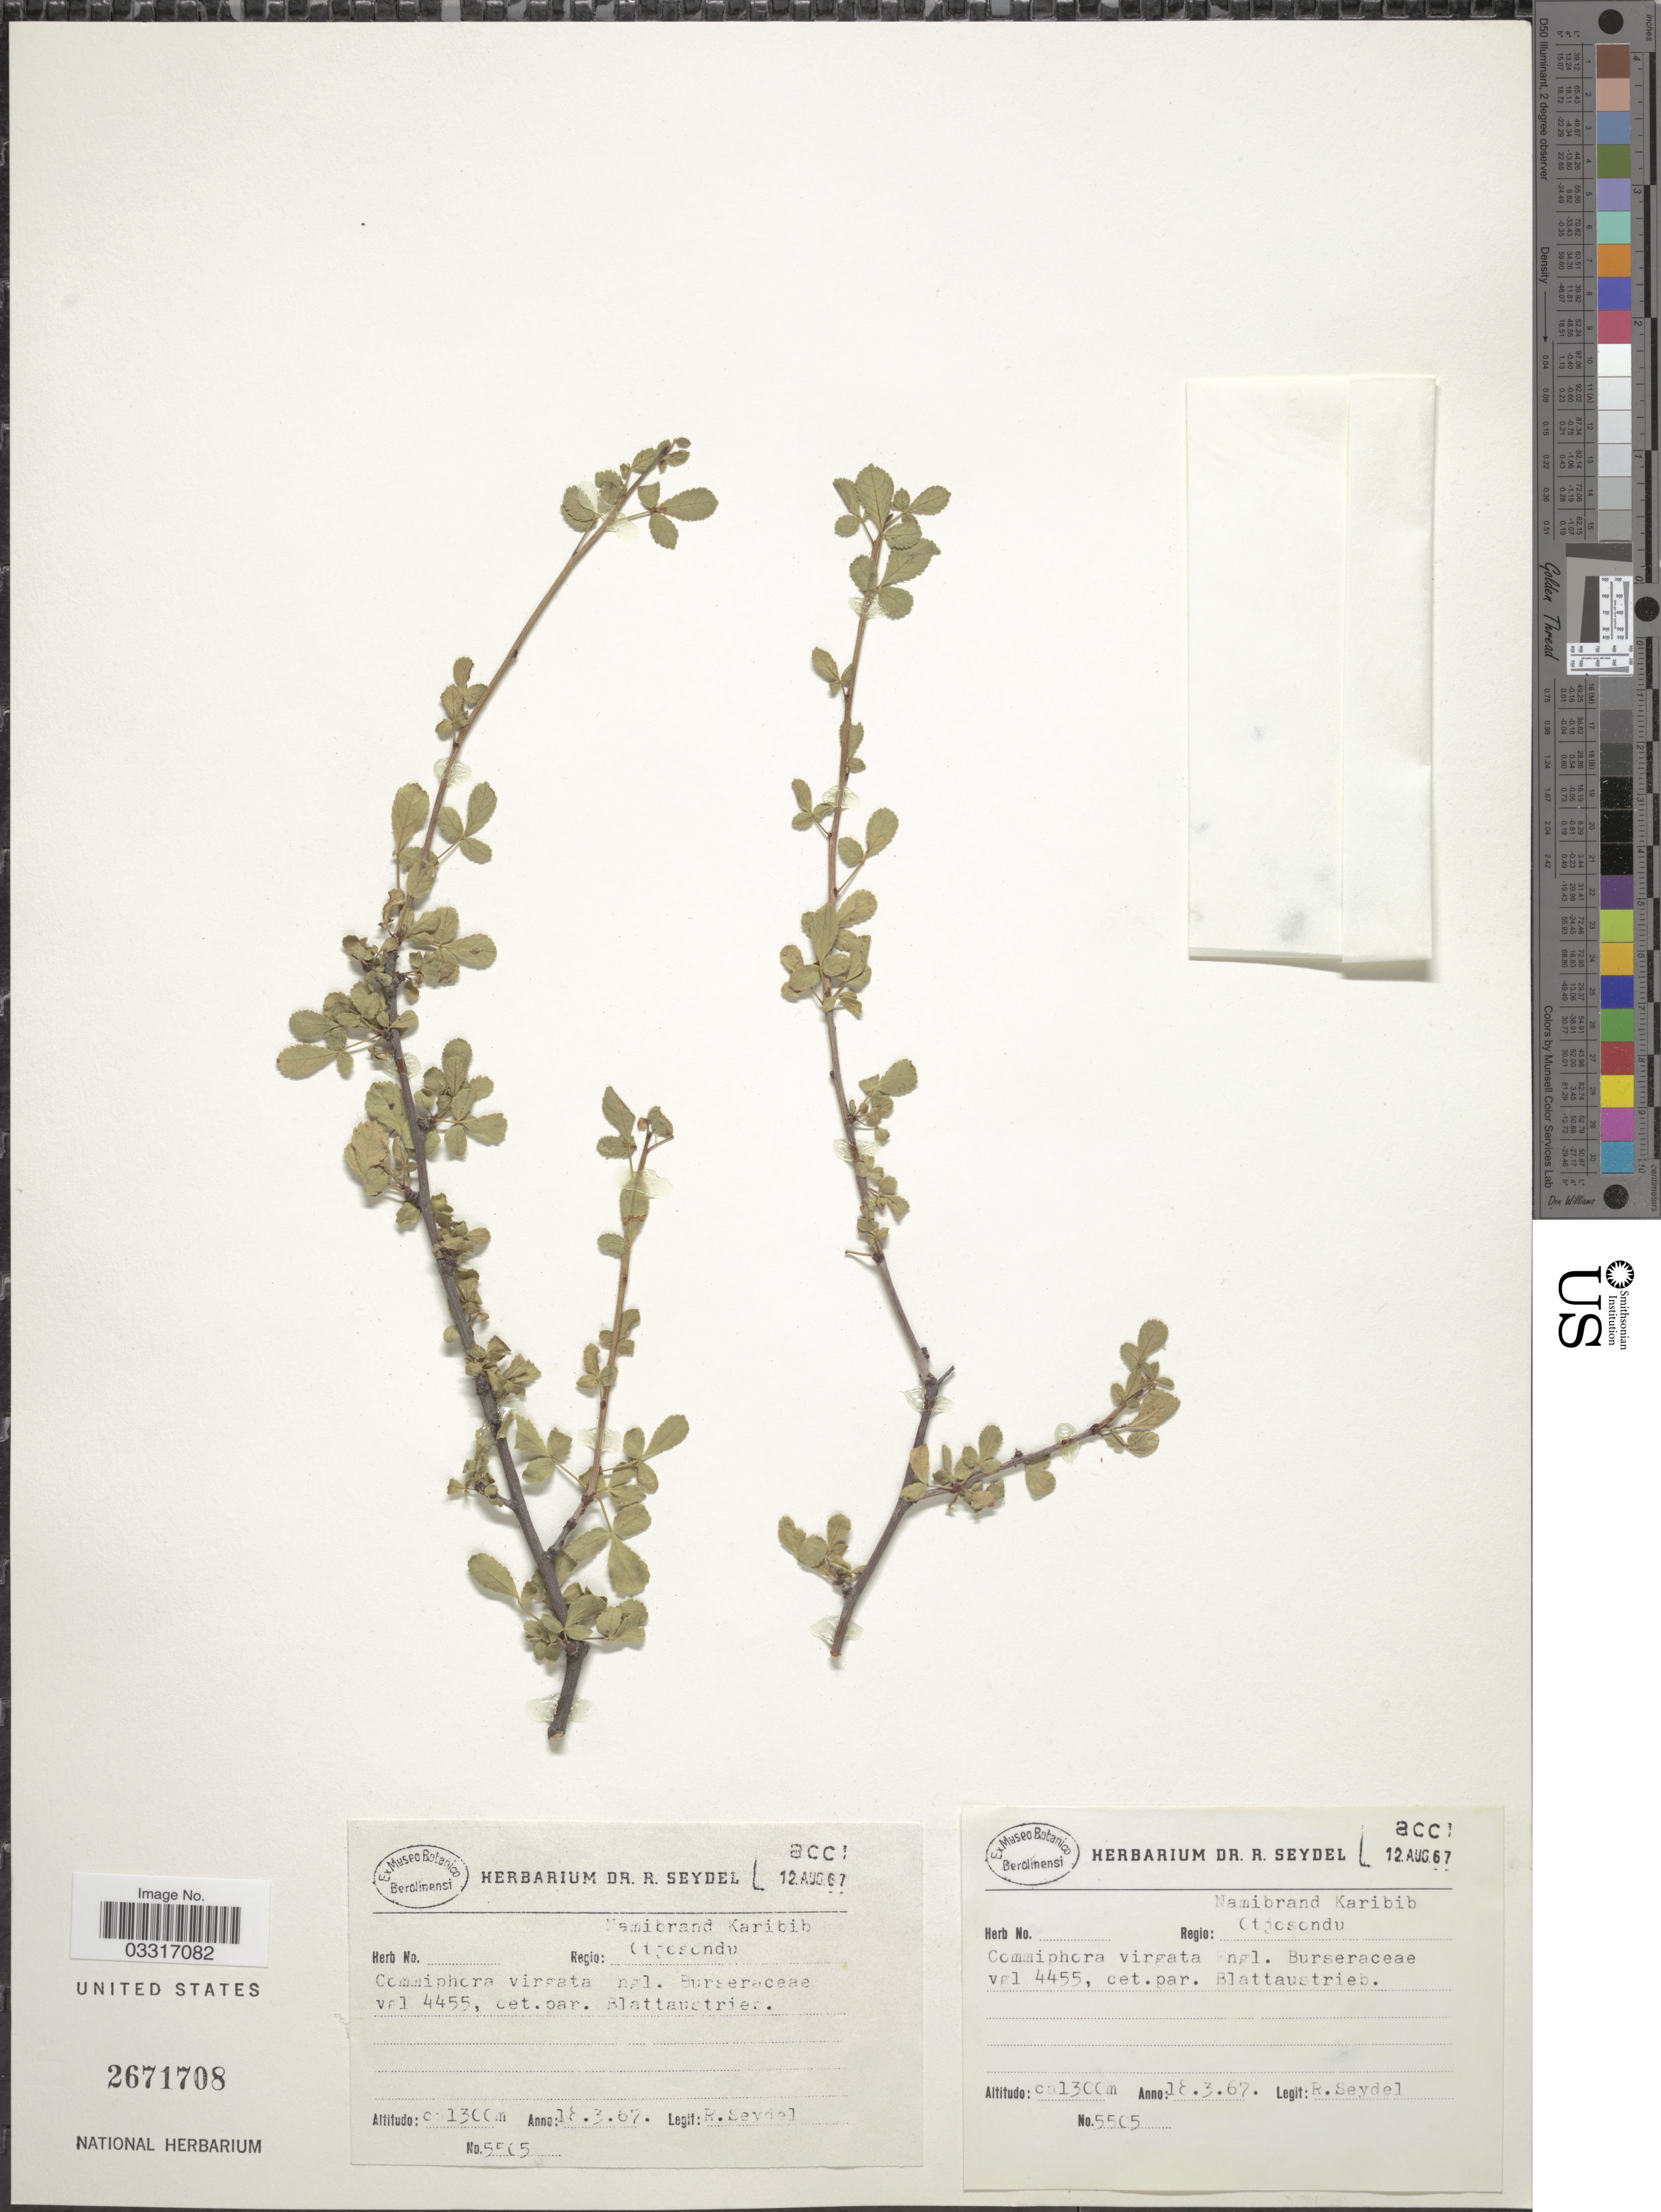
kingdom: Plantae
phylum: Tracheophyta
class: Magnoliopsida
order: Sapindales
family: Burseraceae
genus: Commiphora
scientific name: Commiphora virgata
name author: Engl.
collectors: R. Seydel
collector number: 5505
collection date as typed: Transcribed d/m/y: 18/3/67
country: Namibia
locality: Regio: Namibrand Karibib Otjosondu.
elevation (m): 1300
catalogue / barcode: US 2671708